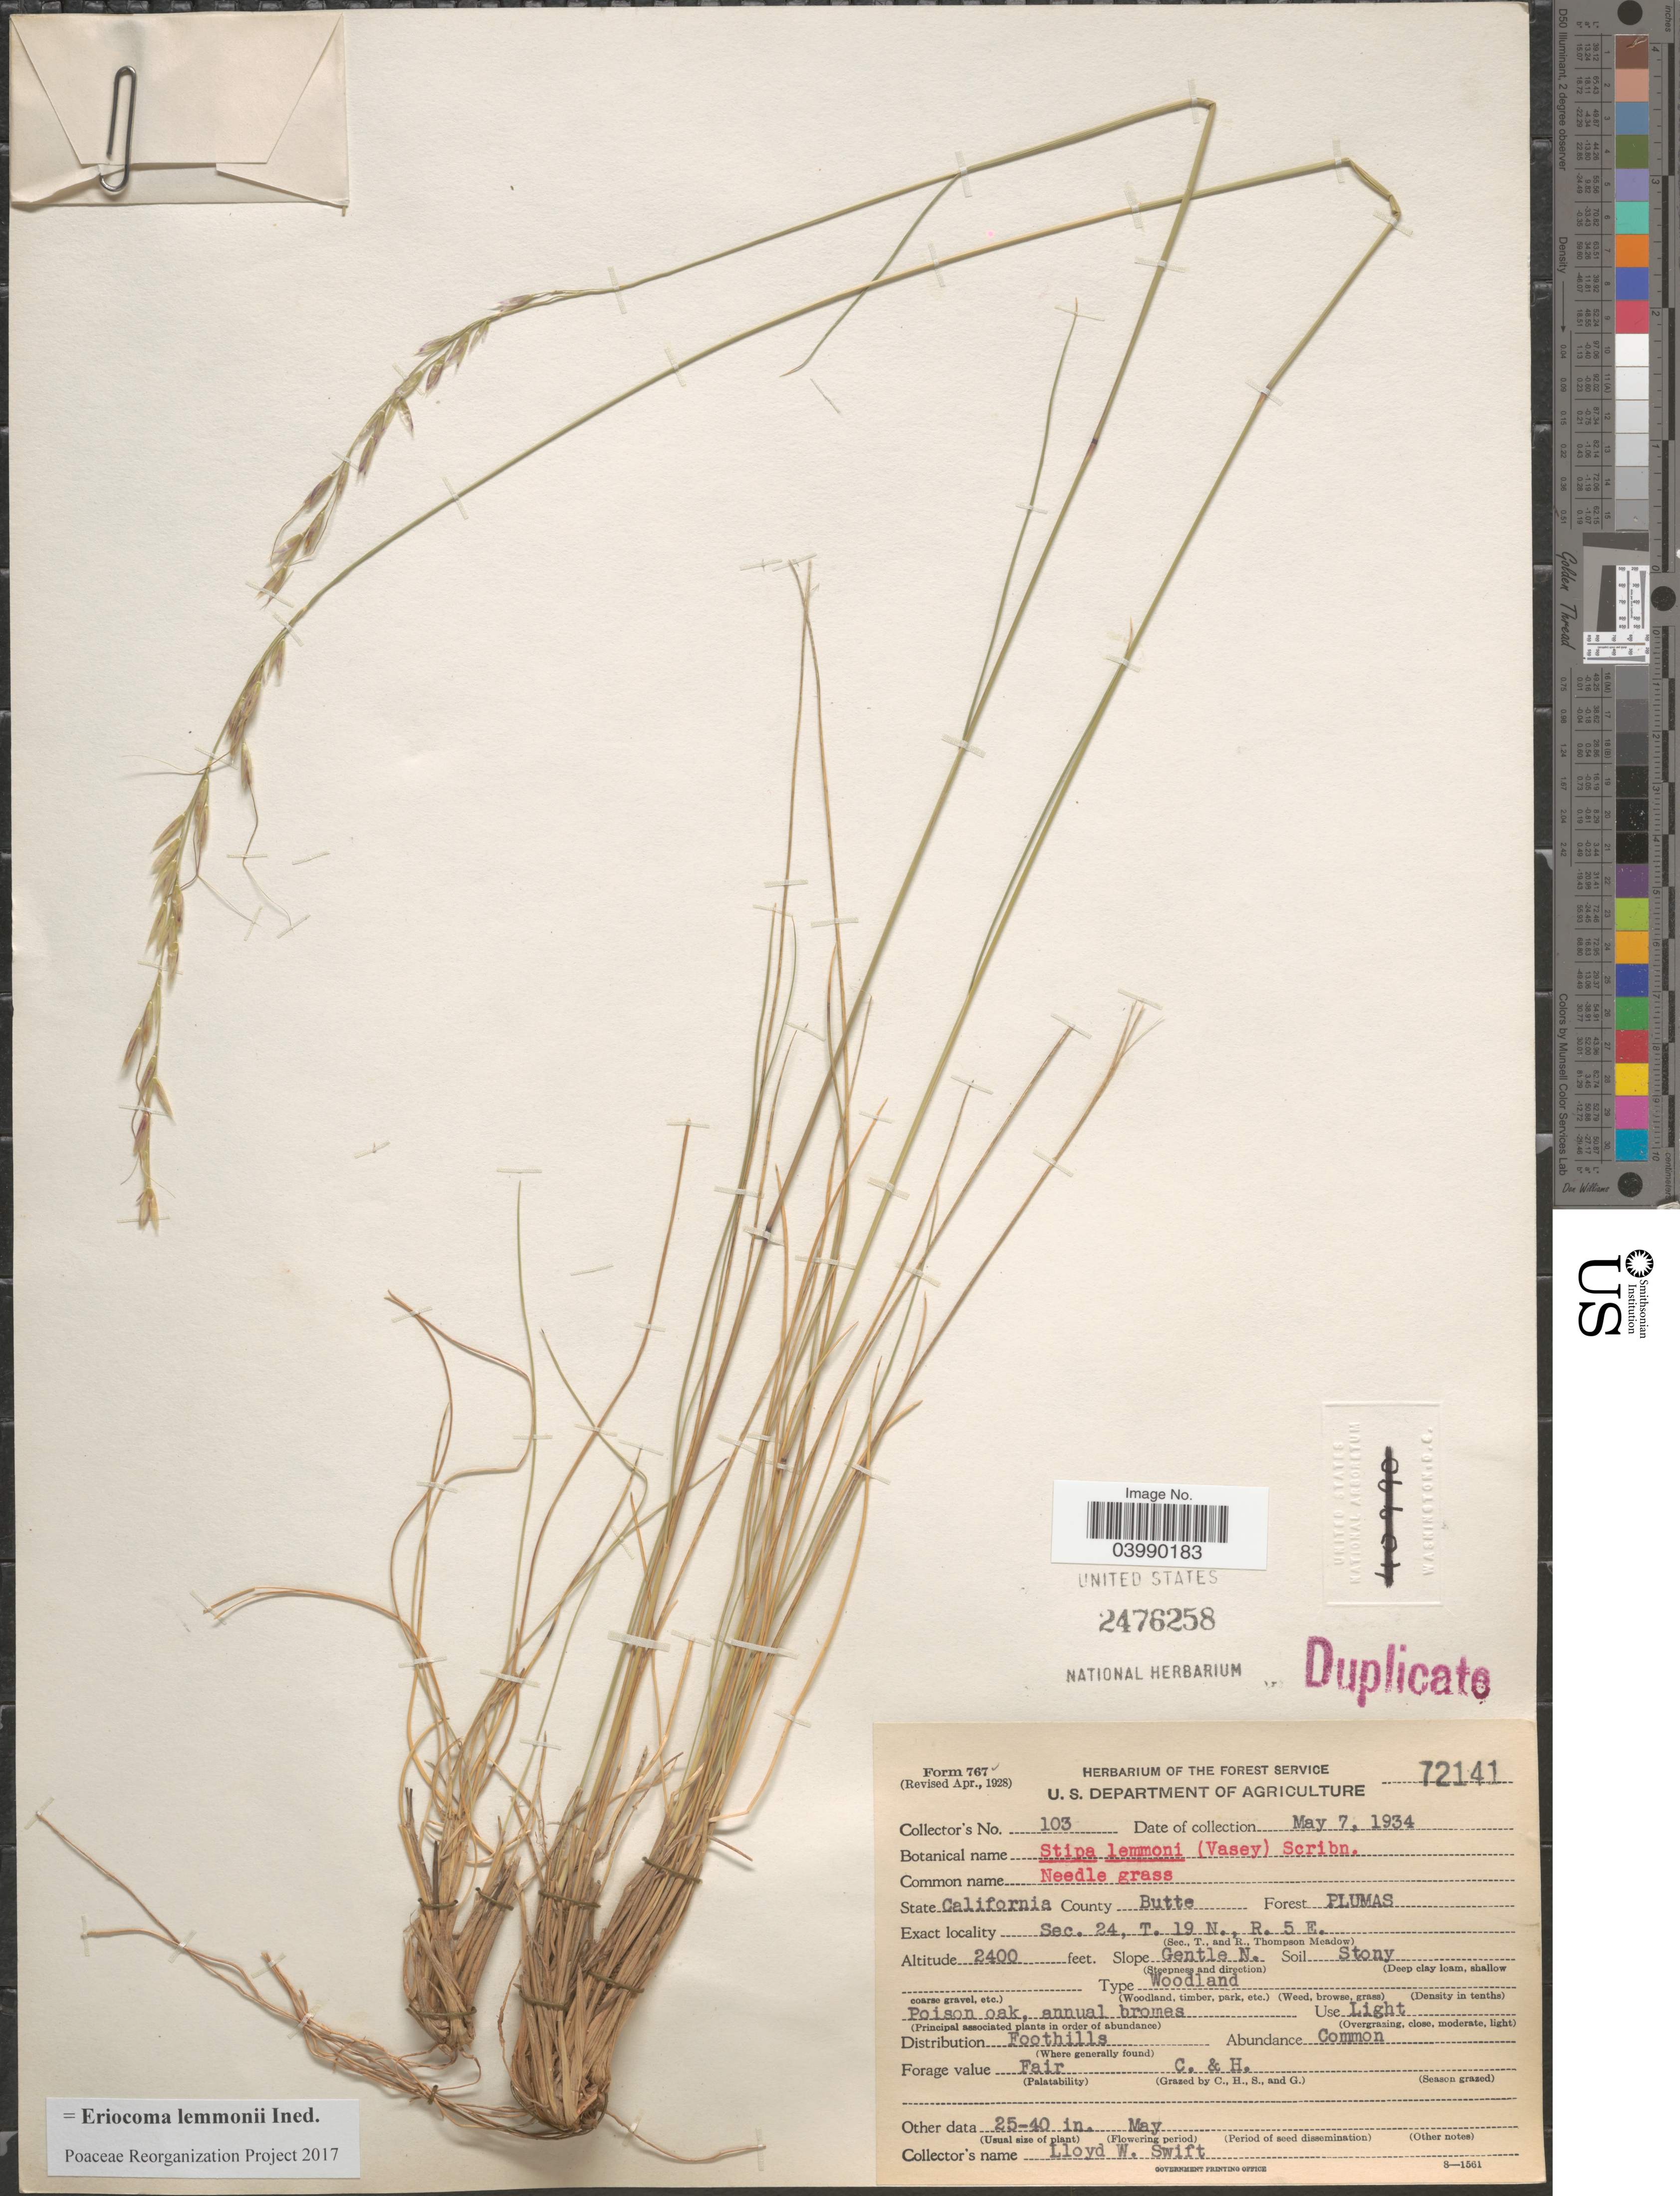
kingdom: Plantae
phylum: Tracheophyta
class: Liliopsida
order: Poales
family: Poaceae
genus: Eriocoma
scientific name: Eriocoma lemmonii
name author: (Vasey) Romasch.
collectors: L. Swift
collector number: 103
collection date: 1934-05-07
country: United States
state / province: California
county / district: Butte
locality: County Butte. Forest Plumas. Sec. 24, T. 19 N., R. 5 E. Slope Gentle N.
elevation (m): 732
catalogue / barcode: US 2476258